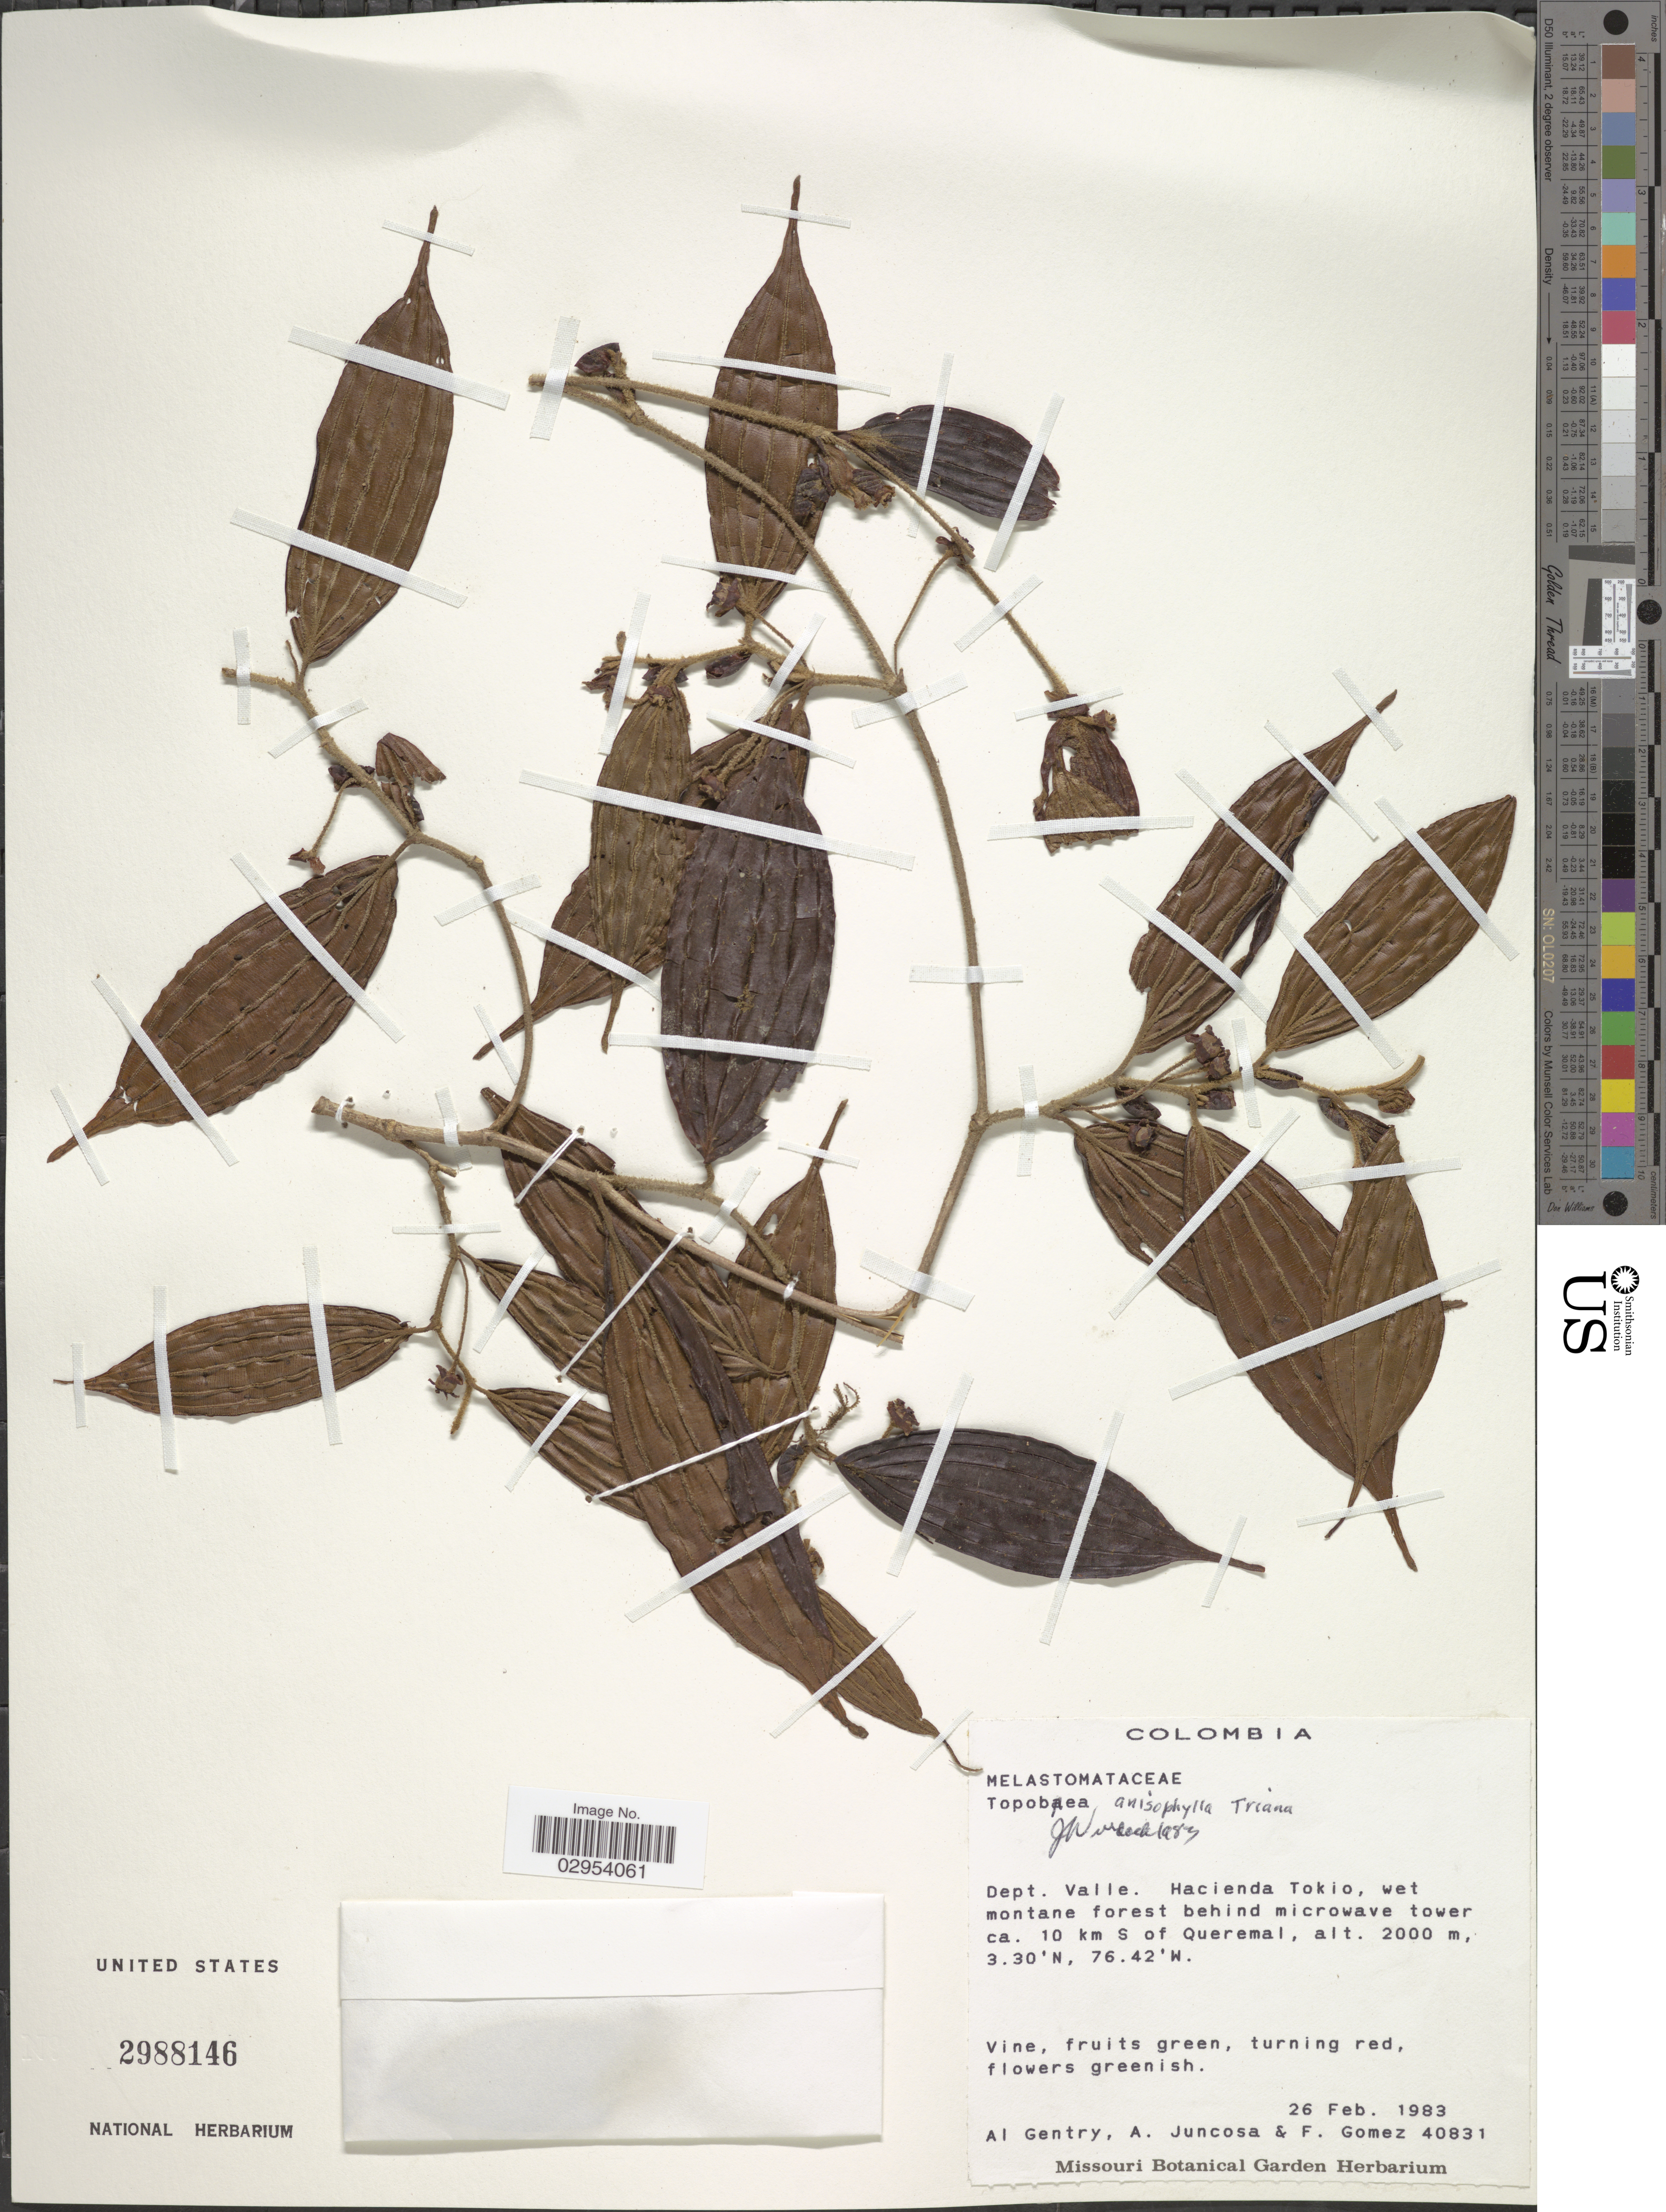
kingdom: Plantae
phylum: Tracheophyta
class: Magnoliopsida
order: Myrtales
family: Melastomataceae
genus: Topobea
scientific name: Topobea anisophylla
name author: Triana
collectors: A. H. Gentry, A. Juncosa & F. Gomez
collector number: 40831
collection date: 1983-02-26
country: Colombia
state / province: Valle del Cauca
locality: Dept. Valle. Hacienda Tokio, wet montane forest behind microwave tower ca. 10 km S of Queremal.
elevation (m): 2000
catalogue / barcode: US 2988146